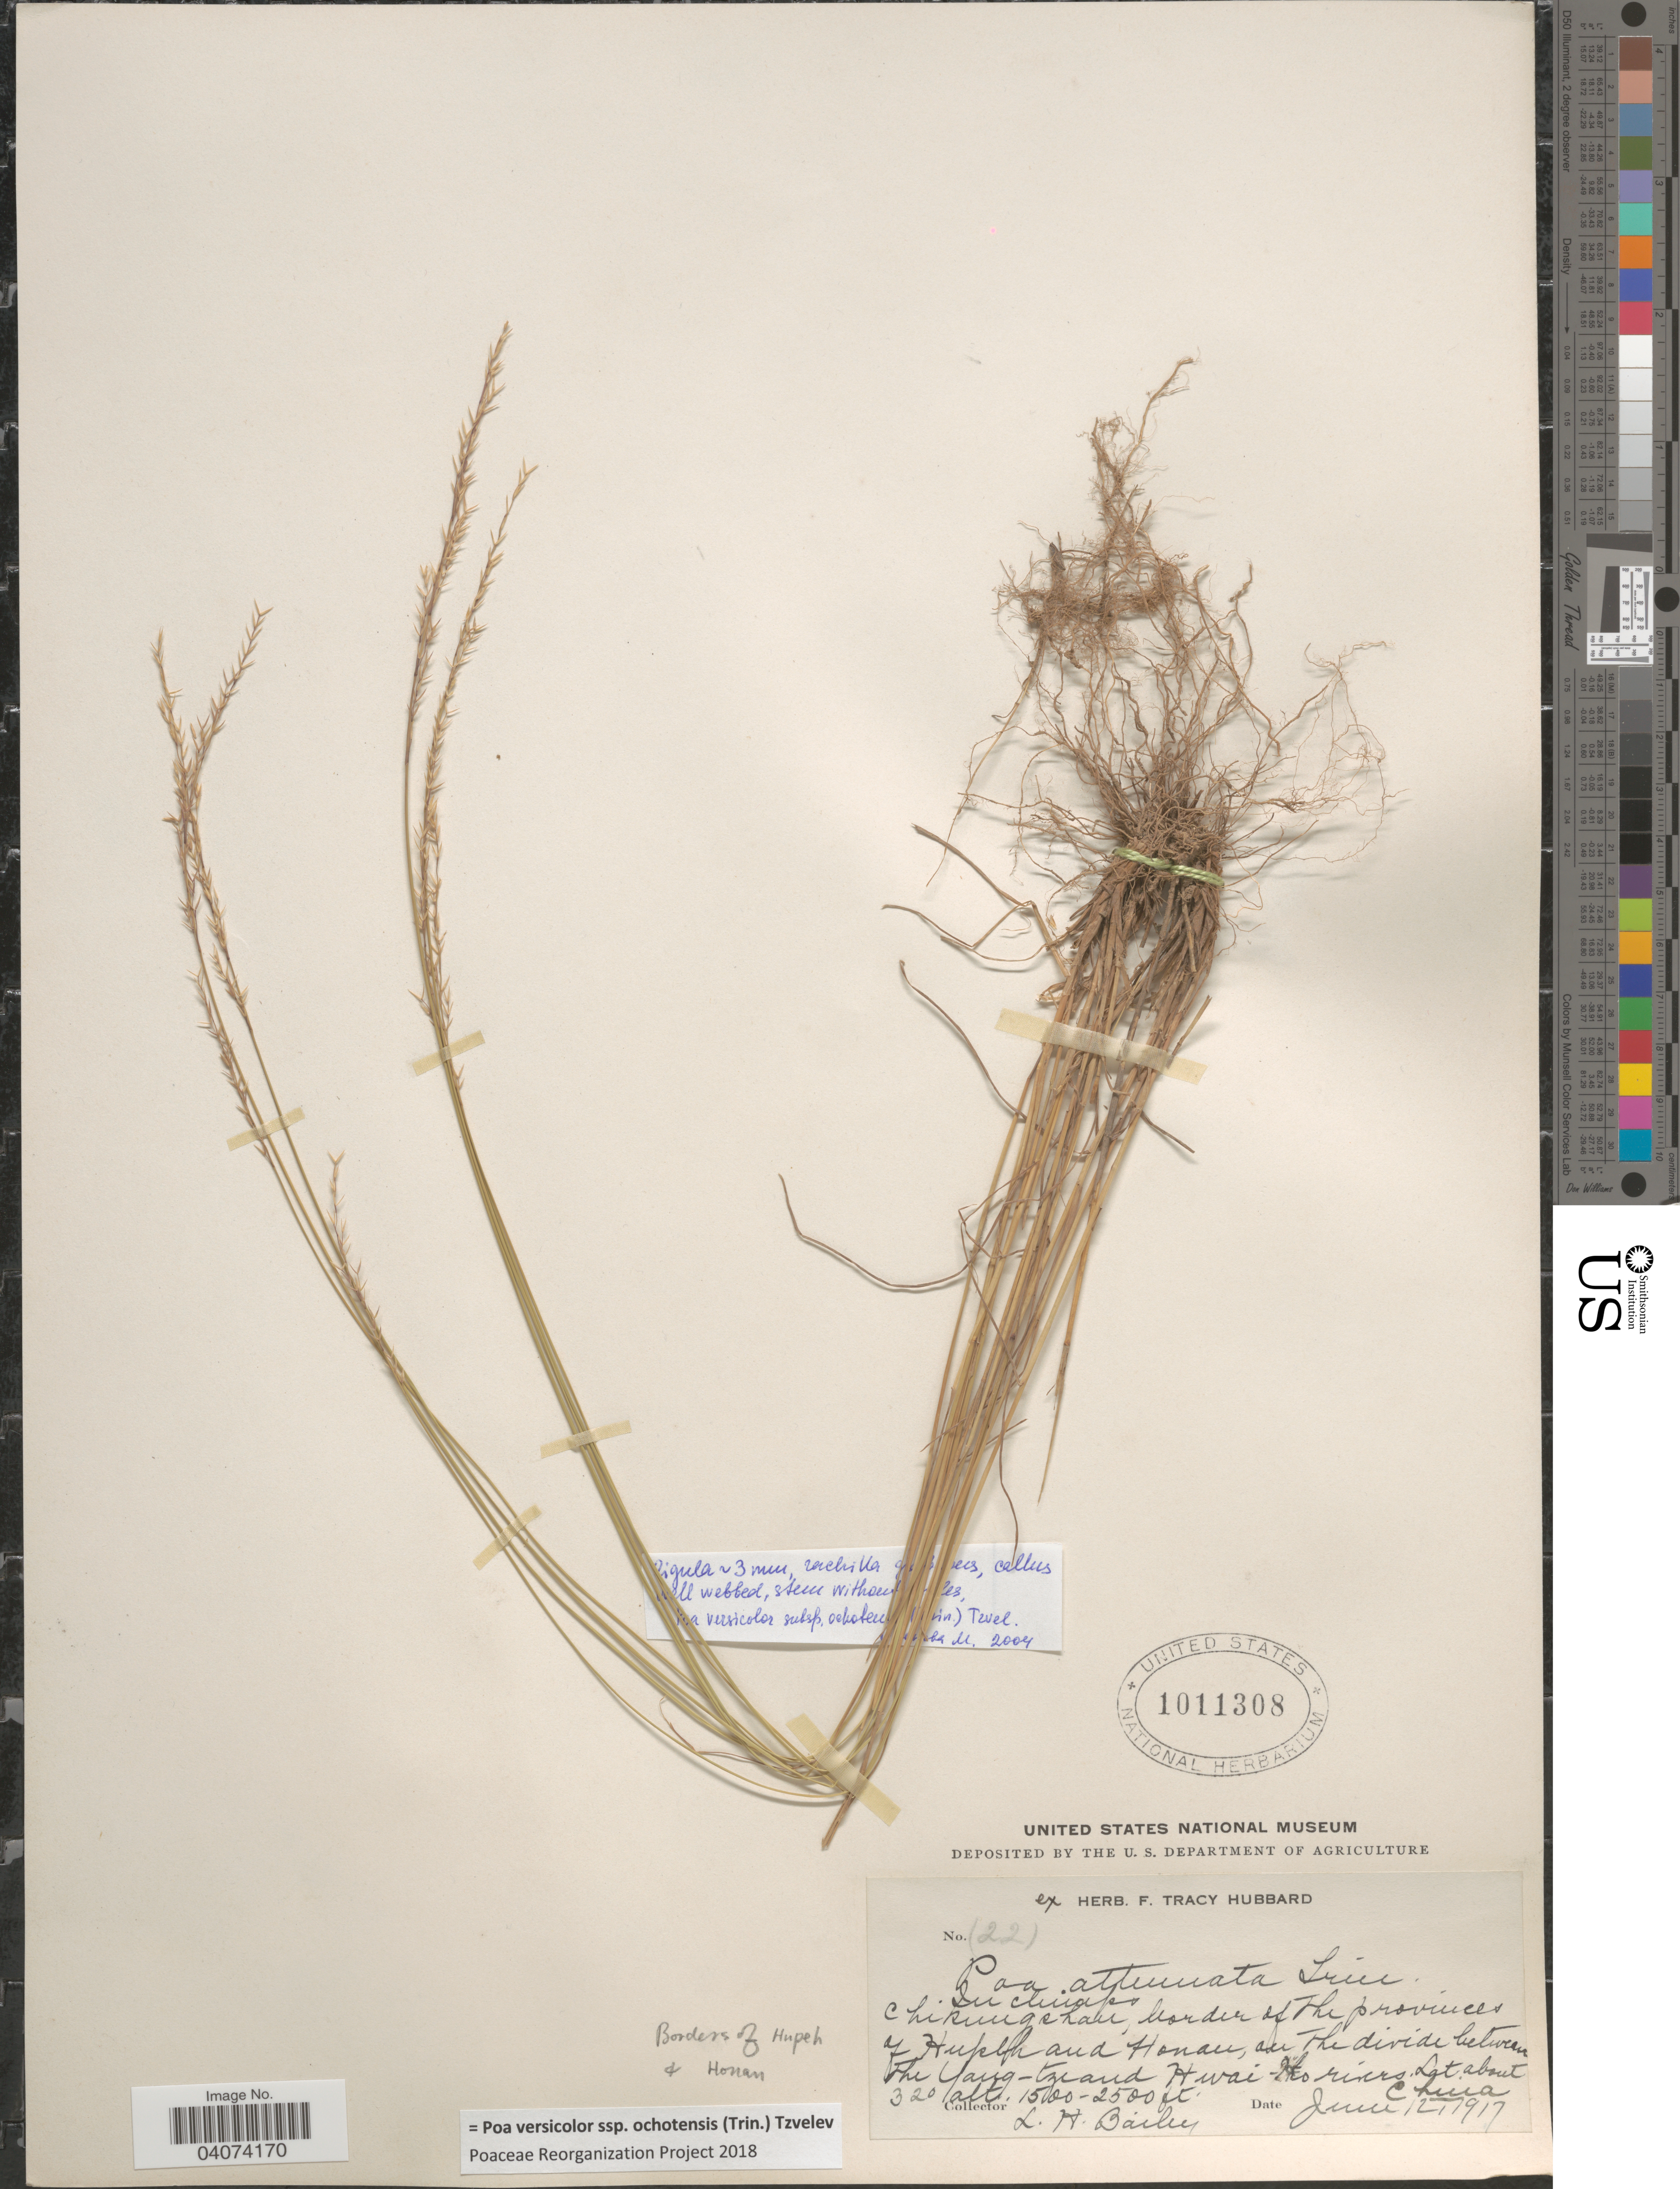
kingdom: Plantae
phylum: Tracheophyta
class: Liliopsida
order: Poales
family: Poaceae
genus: Poa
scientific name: Poa versicolor subsp. ochotensis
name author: (Trin.) Tzvelev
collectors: L. H. Bailey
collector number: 320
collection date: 1917-06-12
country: China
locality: Chikungshan, border of The provinces of Hupeh and Honan, on the divide between The Yang-tze and Hwai-Ho rivers.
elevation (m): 457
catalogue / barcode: US 1011308